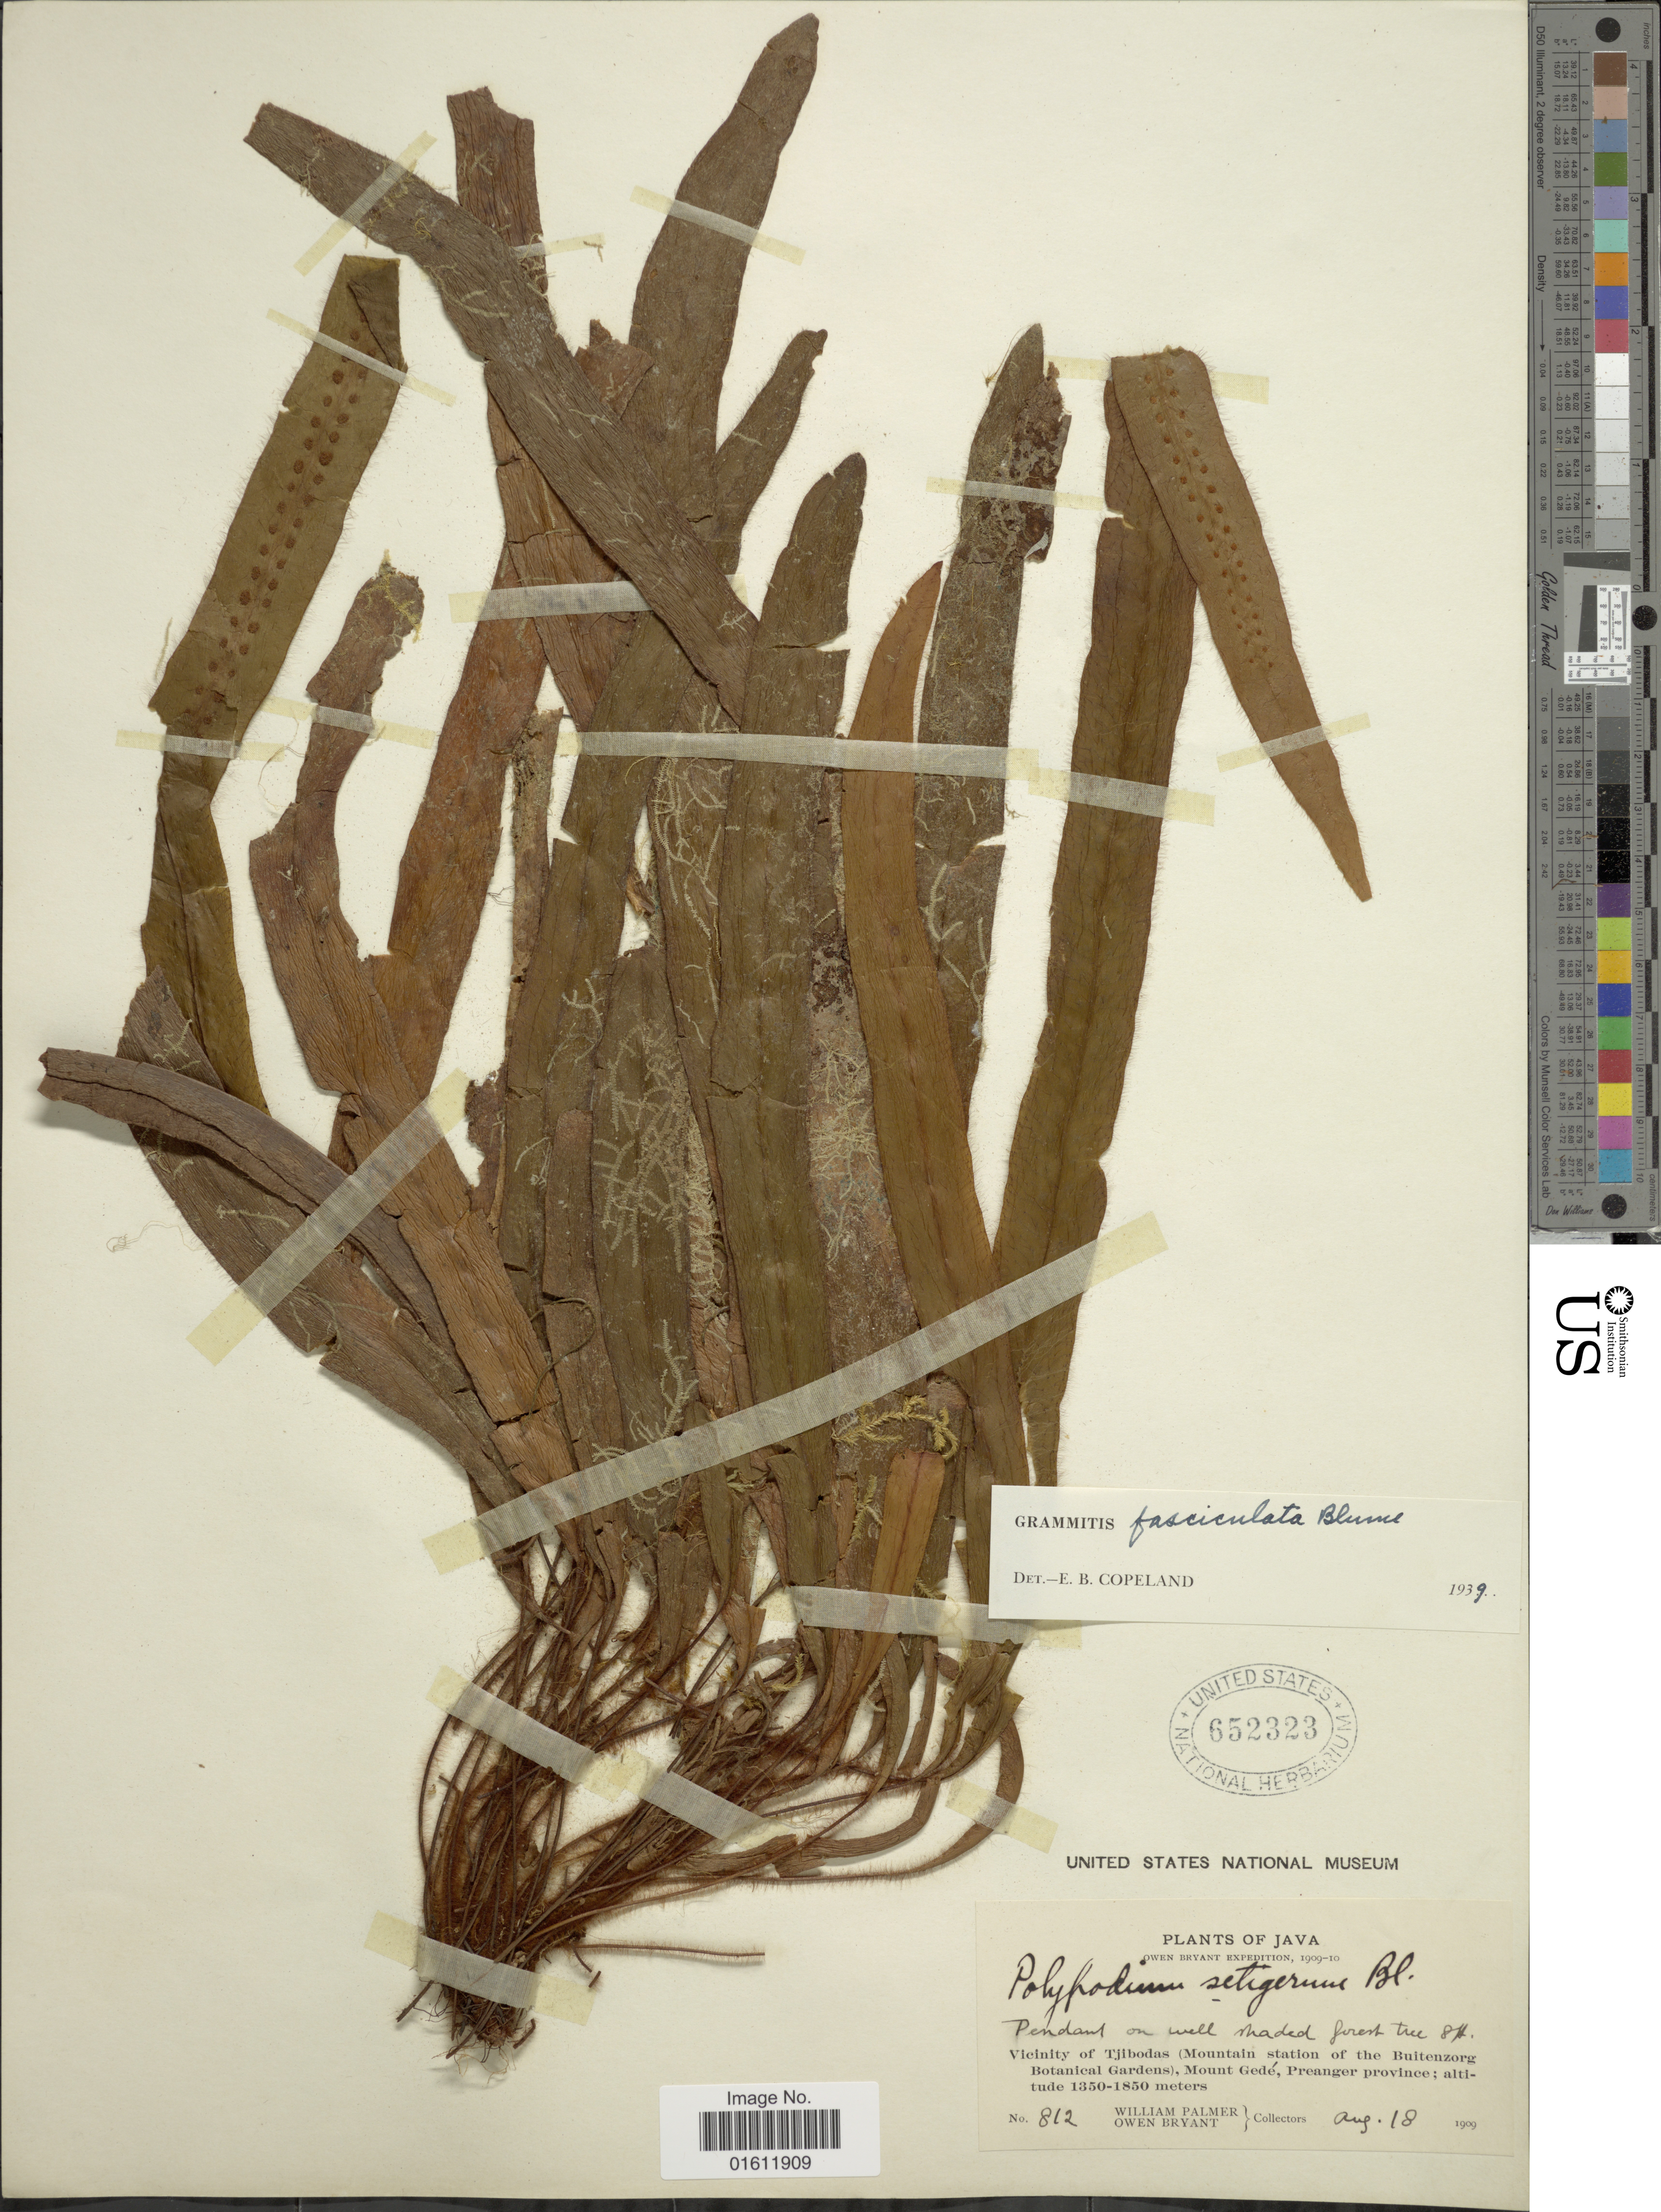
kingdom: Plantae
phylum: Tracheophyta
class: Polypodiopsida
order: Polypodiales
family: Polypodiaceae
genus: Radiogrammitis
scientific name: Radiogrammitis setigera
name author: (Blume) Parris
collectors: W. Palmer & O. Bryant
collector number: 812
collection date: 1909-08-18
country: Indonesia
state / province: Java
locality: Vicinity of Tjibodas (Mountain station of the Buitenzorg Botanical Gardens), Mount Gedé, Preanger province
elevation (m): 1350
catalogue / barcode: US 652323